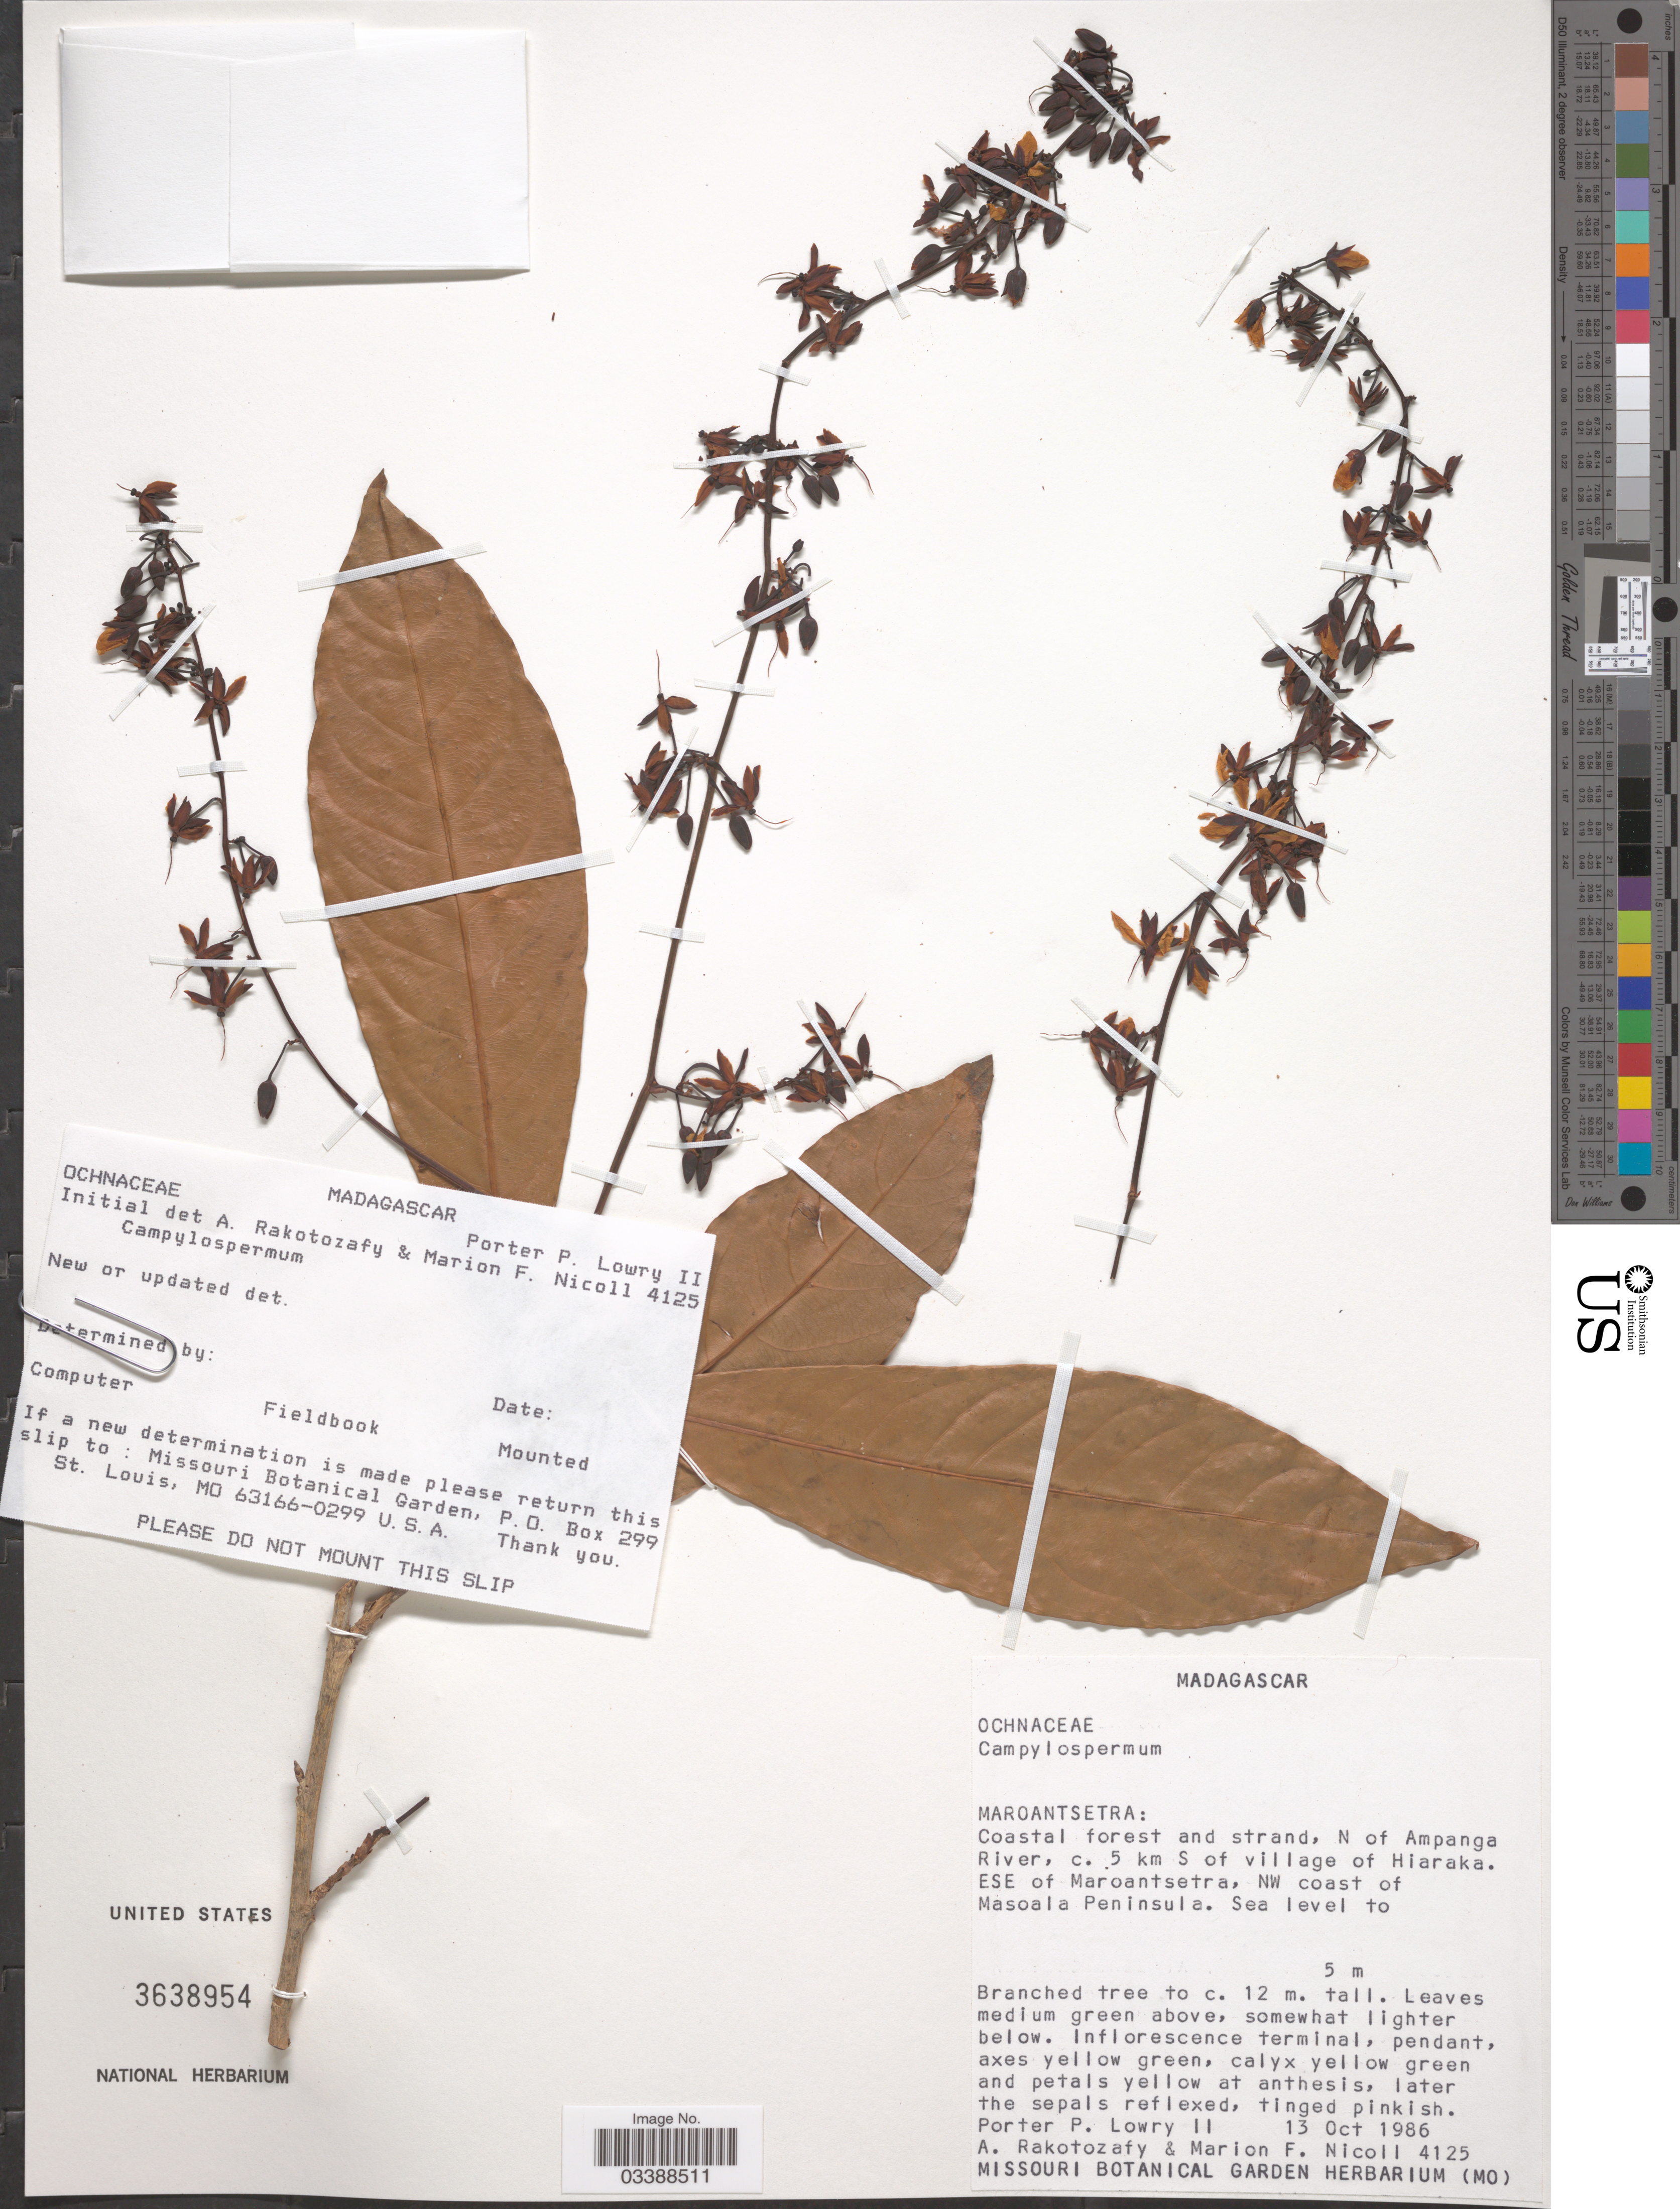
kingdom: Plantae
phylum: Tracheophyta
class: Magnoliopsida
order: Malpighiales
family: Ochnaceae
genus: Campylospermum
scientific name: Campylospermum sp.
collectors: P. Lowry, A. Rakotozafy & M. F. Nicoll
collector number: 4125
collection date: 1986-10-13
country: Madagascar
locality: Maroantsetra: Coastal forest and strand, N of Ampanga River, c. 5 km of village of Hiaraka. ESE of Maroantsetra, NW coast of Masoala Peninsula.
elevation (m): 0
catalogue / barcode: US 3638954